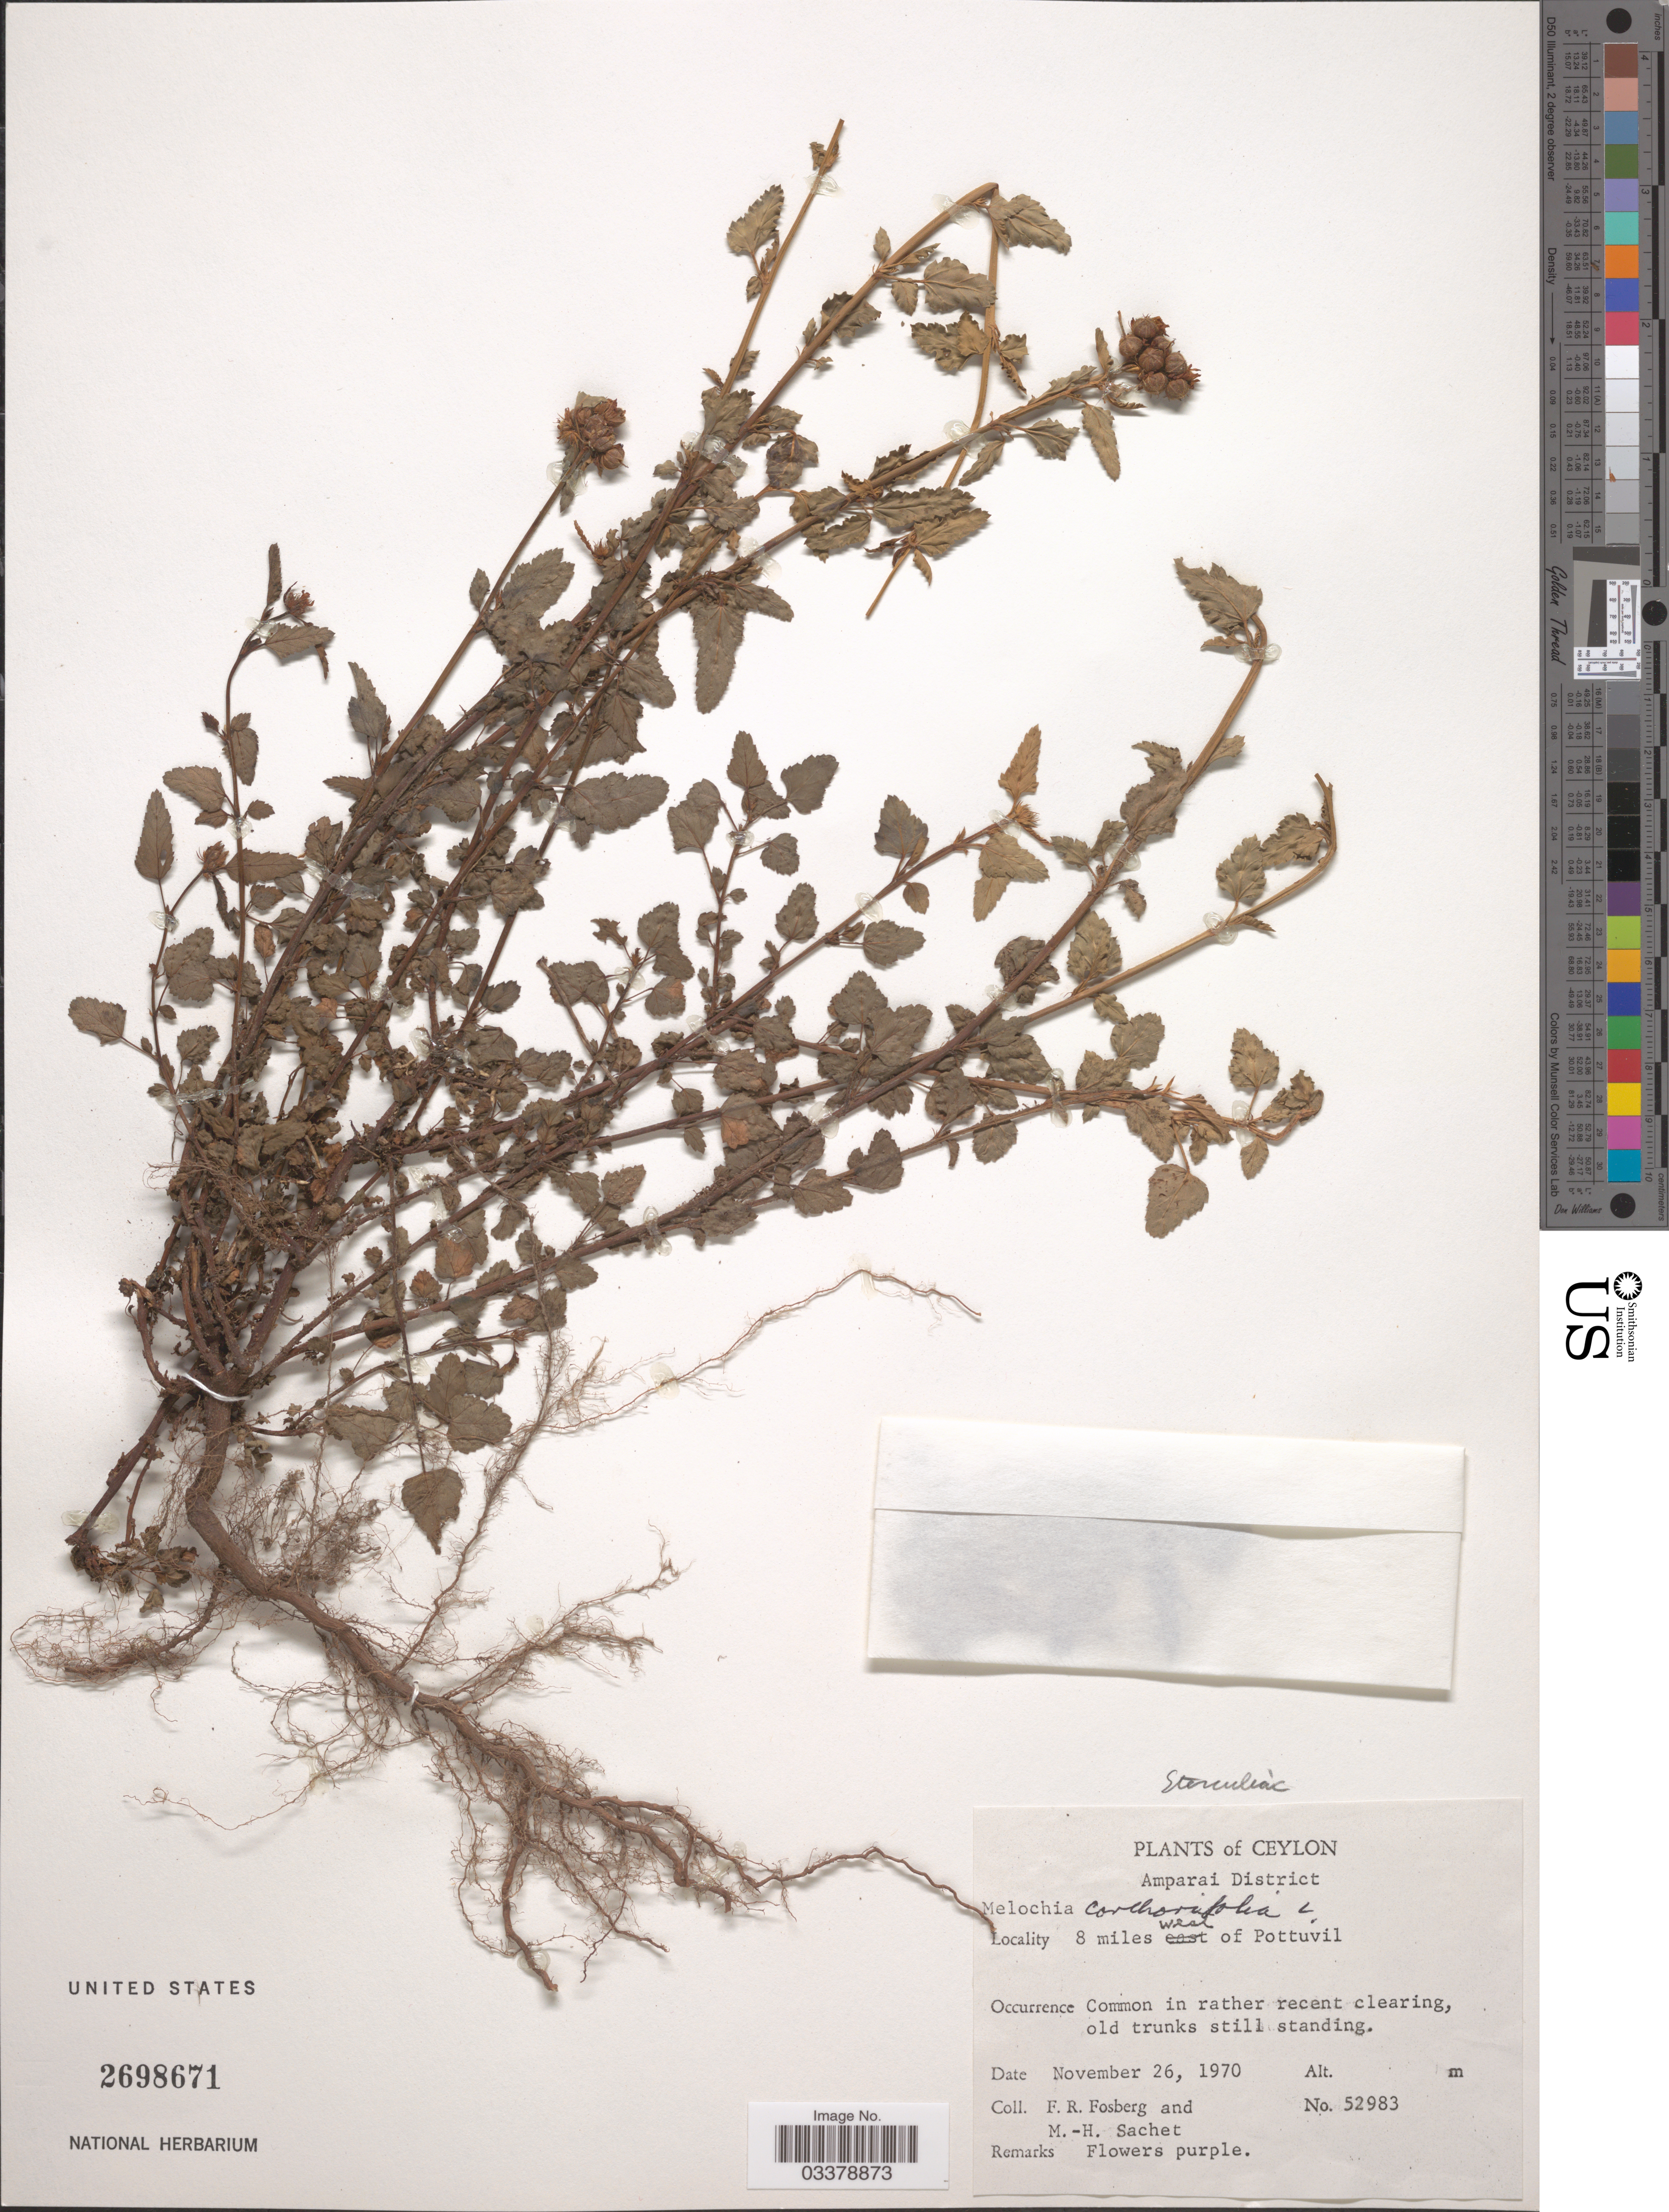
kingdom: Plantae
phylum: Tracheophyta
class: Magnoliopsida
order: Malvales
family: Malvaceae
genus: Melochia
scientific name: Melochia corchorifolia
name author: L.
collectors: F. R. Fosberg & M.-H. Sachet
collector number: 52983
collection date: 1970-11-26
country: Sri Lanka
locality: Ceylon, Amparai District, 8 miles west of Pottuvil.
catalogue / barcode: US 2698671